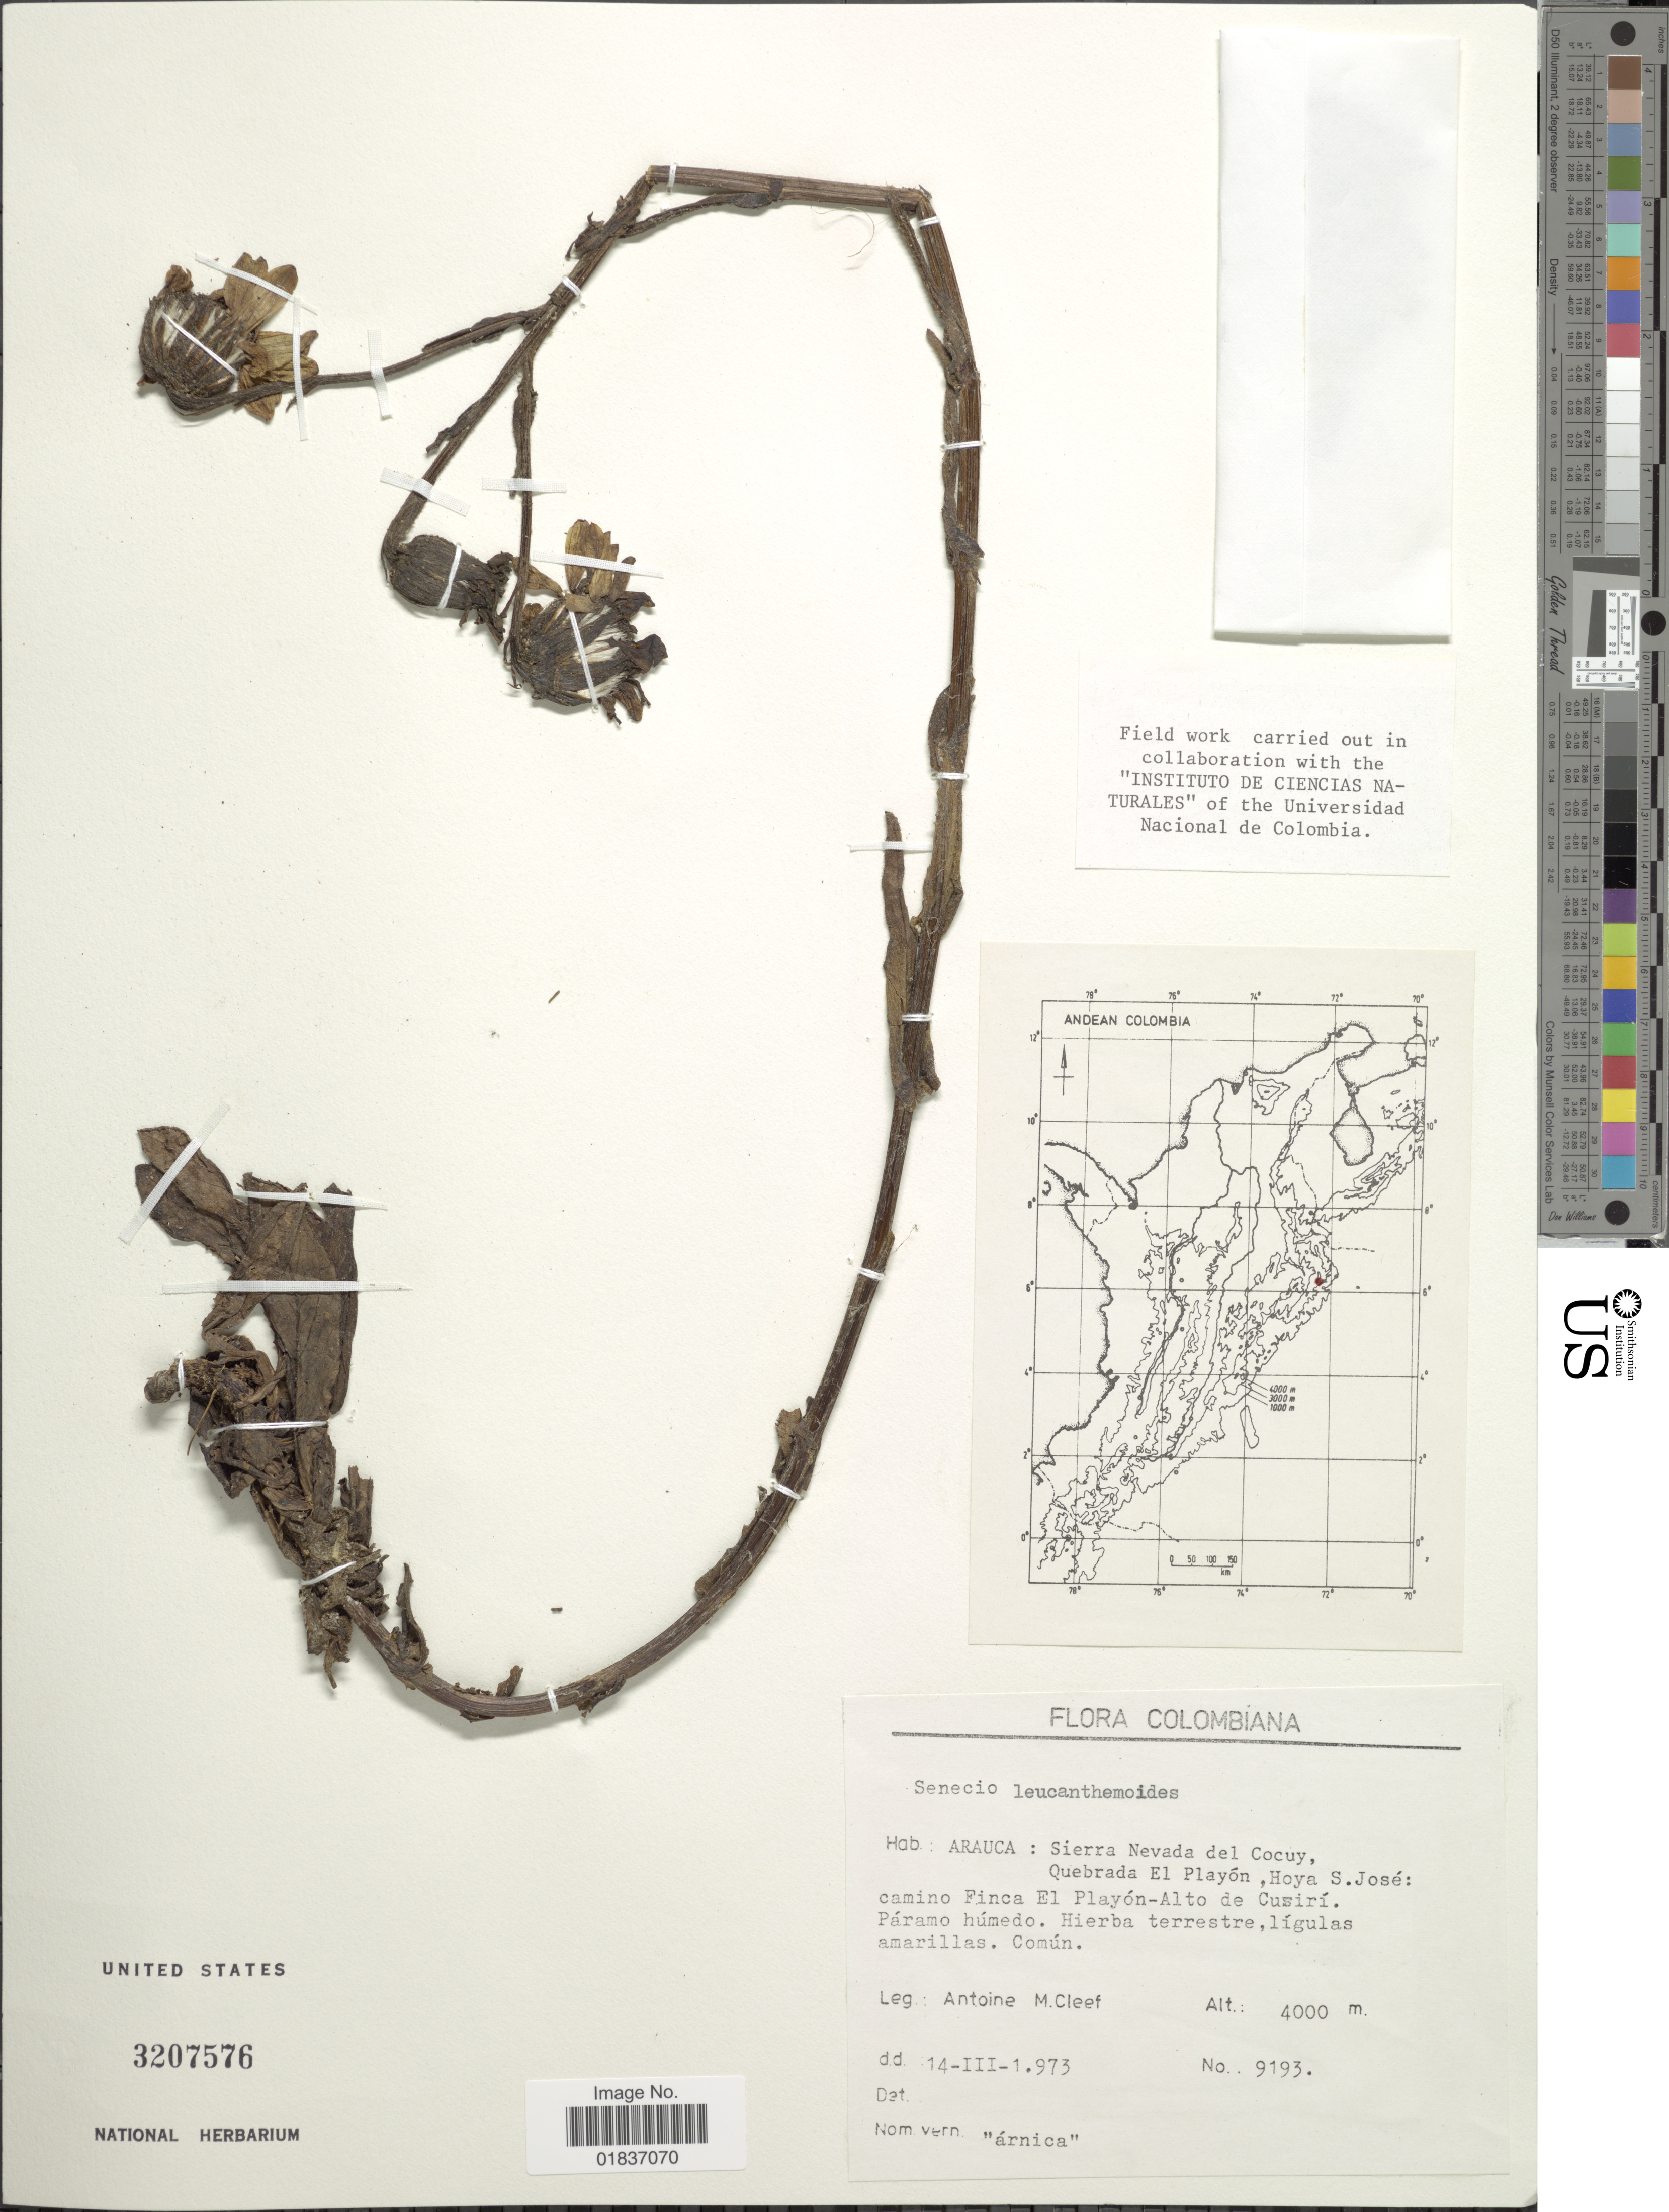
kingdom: Plantae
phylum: Tracheophyta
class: Magnoliopsida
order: Asterales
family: Asteraceae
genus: Senecio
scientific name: Senecio leucanthemioides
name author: Cuatrec.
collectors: A. M. Cleef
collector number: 9193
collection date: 1973-03-14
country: Colombia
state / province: Arauca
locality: Arauca: Sierra Nevada del Cocuy, Quebrada El Playon, Hoya S. Jose: camino Finca El Playon-Alto de Cusiri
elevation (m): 4000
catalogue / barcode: US 3207576